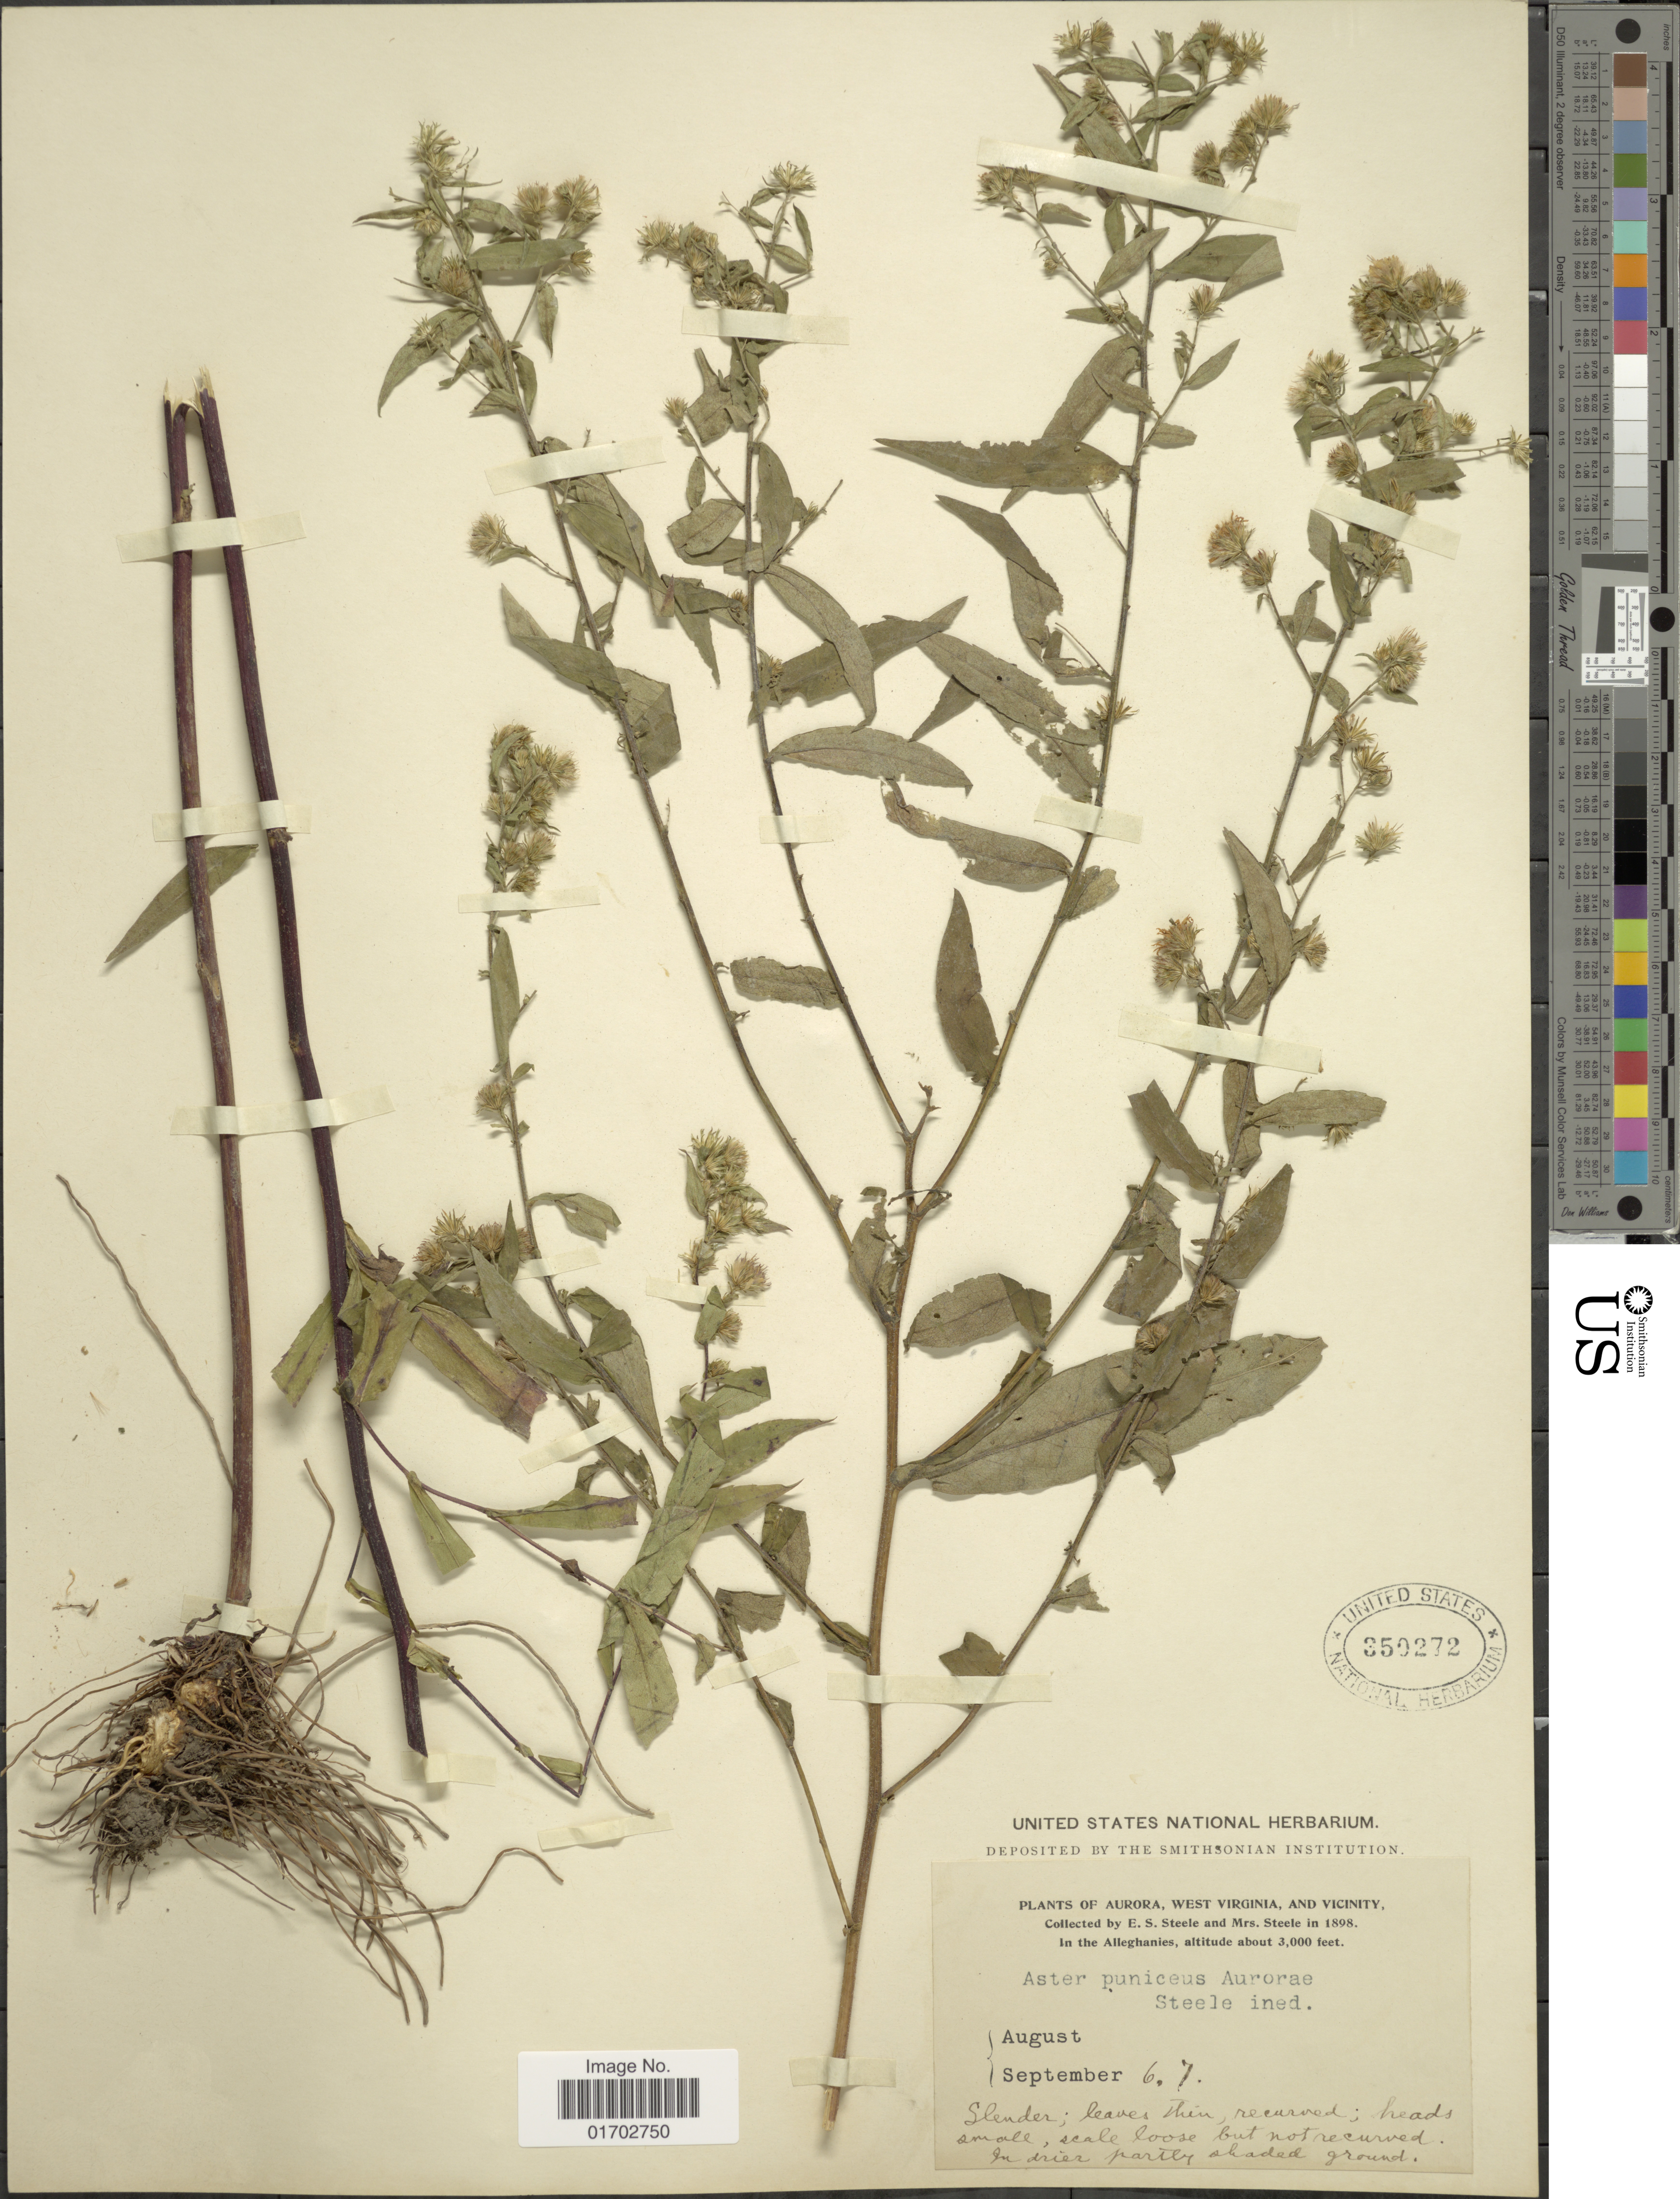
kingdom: Plantae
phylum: Tracheophyta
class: Magnoliopsida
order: Asterales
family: Asteraceae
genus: Symphyotrichum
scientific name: Symphyotrichum puniceum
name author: (L.) Á. Löve & D. Löve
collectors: E. Steele & Mrs. E. S. Steele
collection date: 1898-09-06/1898-09-07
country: United States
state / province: West Virginia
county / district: Preston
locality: Aurora, West Virginia, and Vicinity , in the Alleghanies.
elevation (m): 914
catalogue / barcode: US 359272